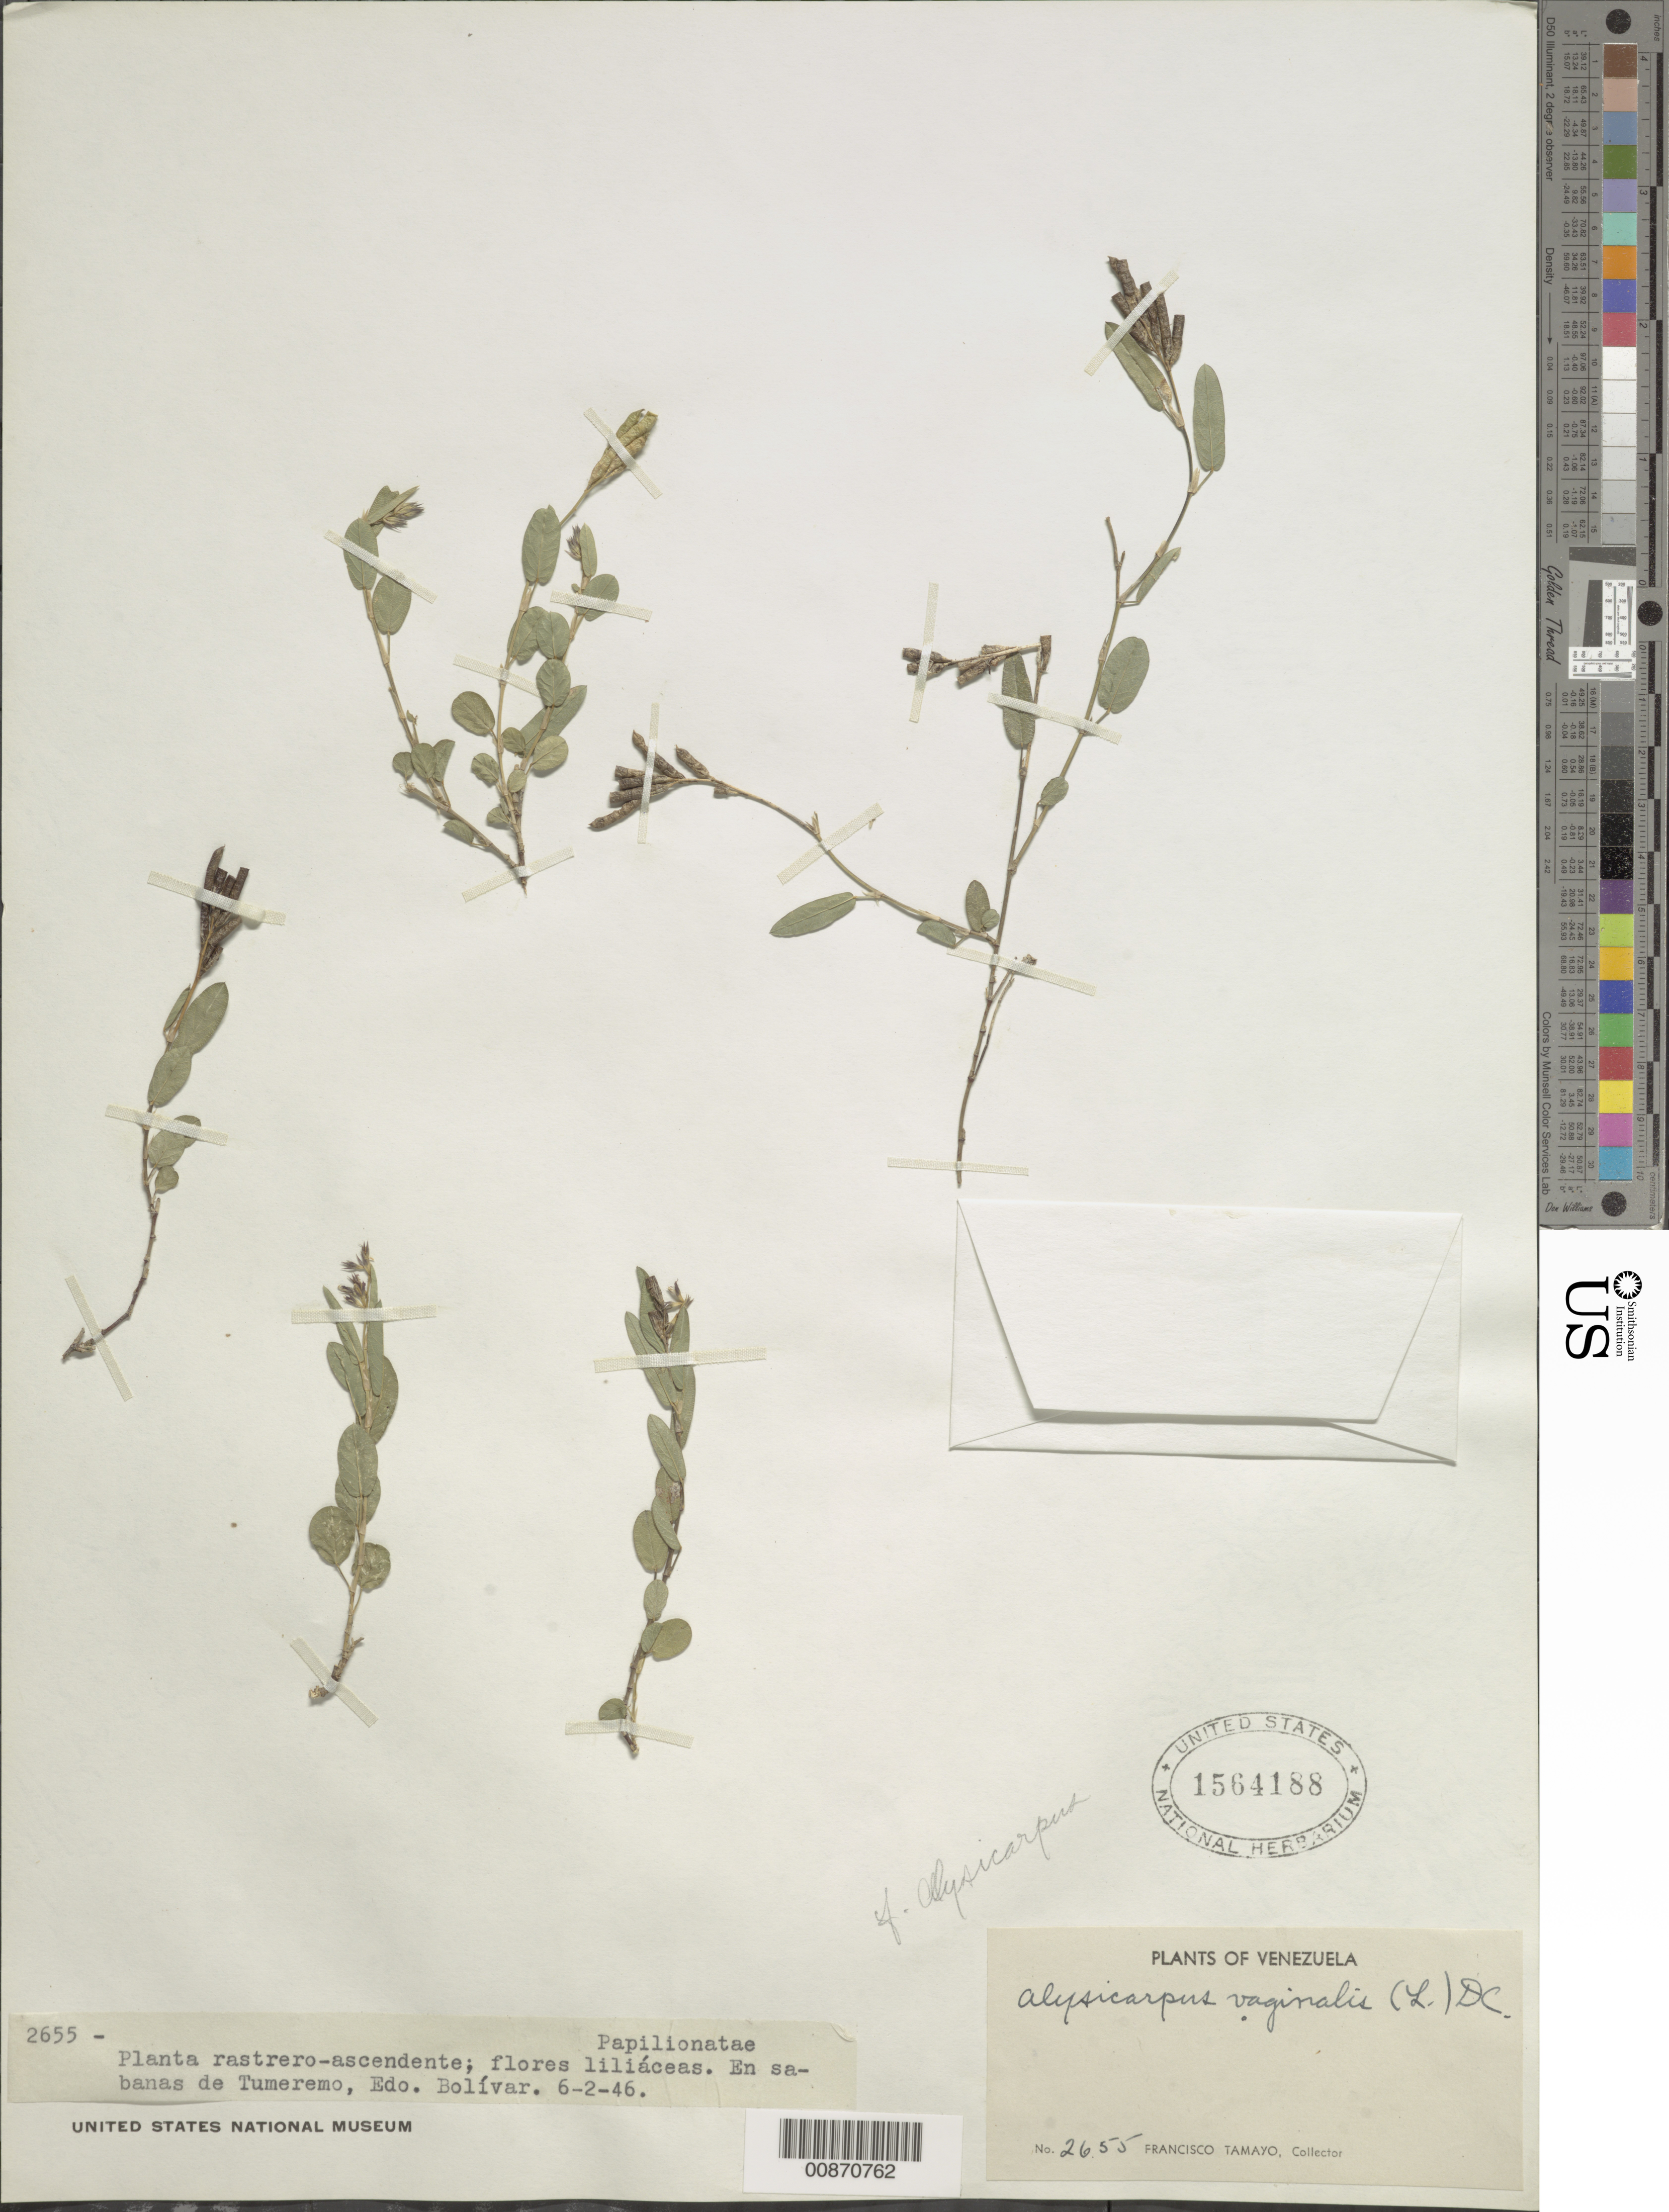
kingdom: Plantae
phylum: Tracheophyta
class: Magnoliopsida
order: Fabales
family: Fabaceae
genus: Alysicarpus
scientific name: Alysicarpus vaginalis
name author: (L.) DC.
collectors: F. Tamayo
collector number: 2655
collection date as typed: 6-Feb-46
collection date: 1946-02-06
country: Venezuela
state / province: Bolívar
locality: Sabanas de Tumeremo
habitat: Sabanas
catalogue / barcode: US 1564188